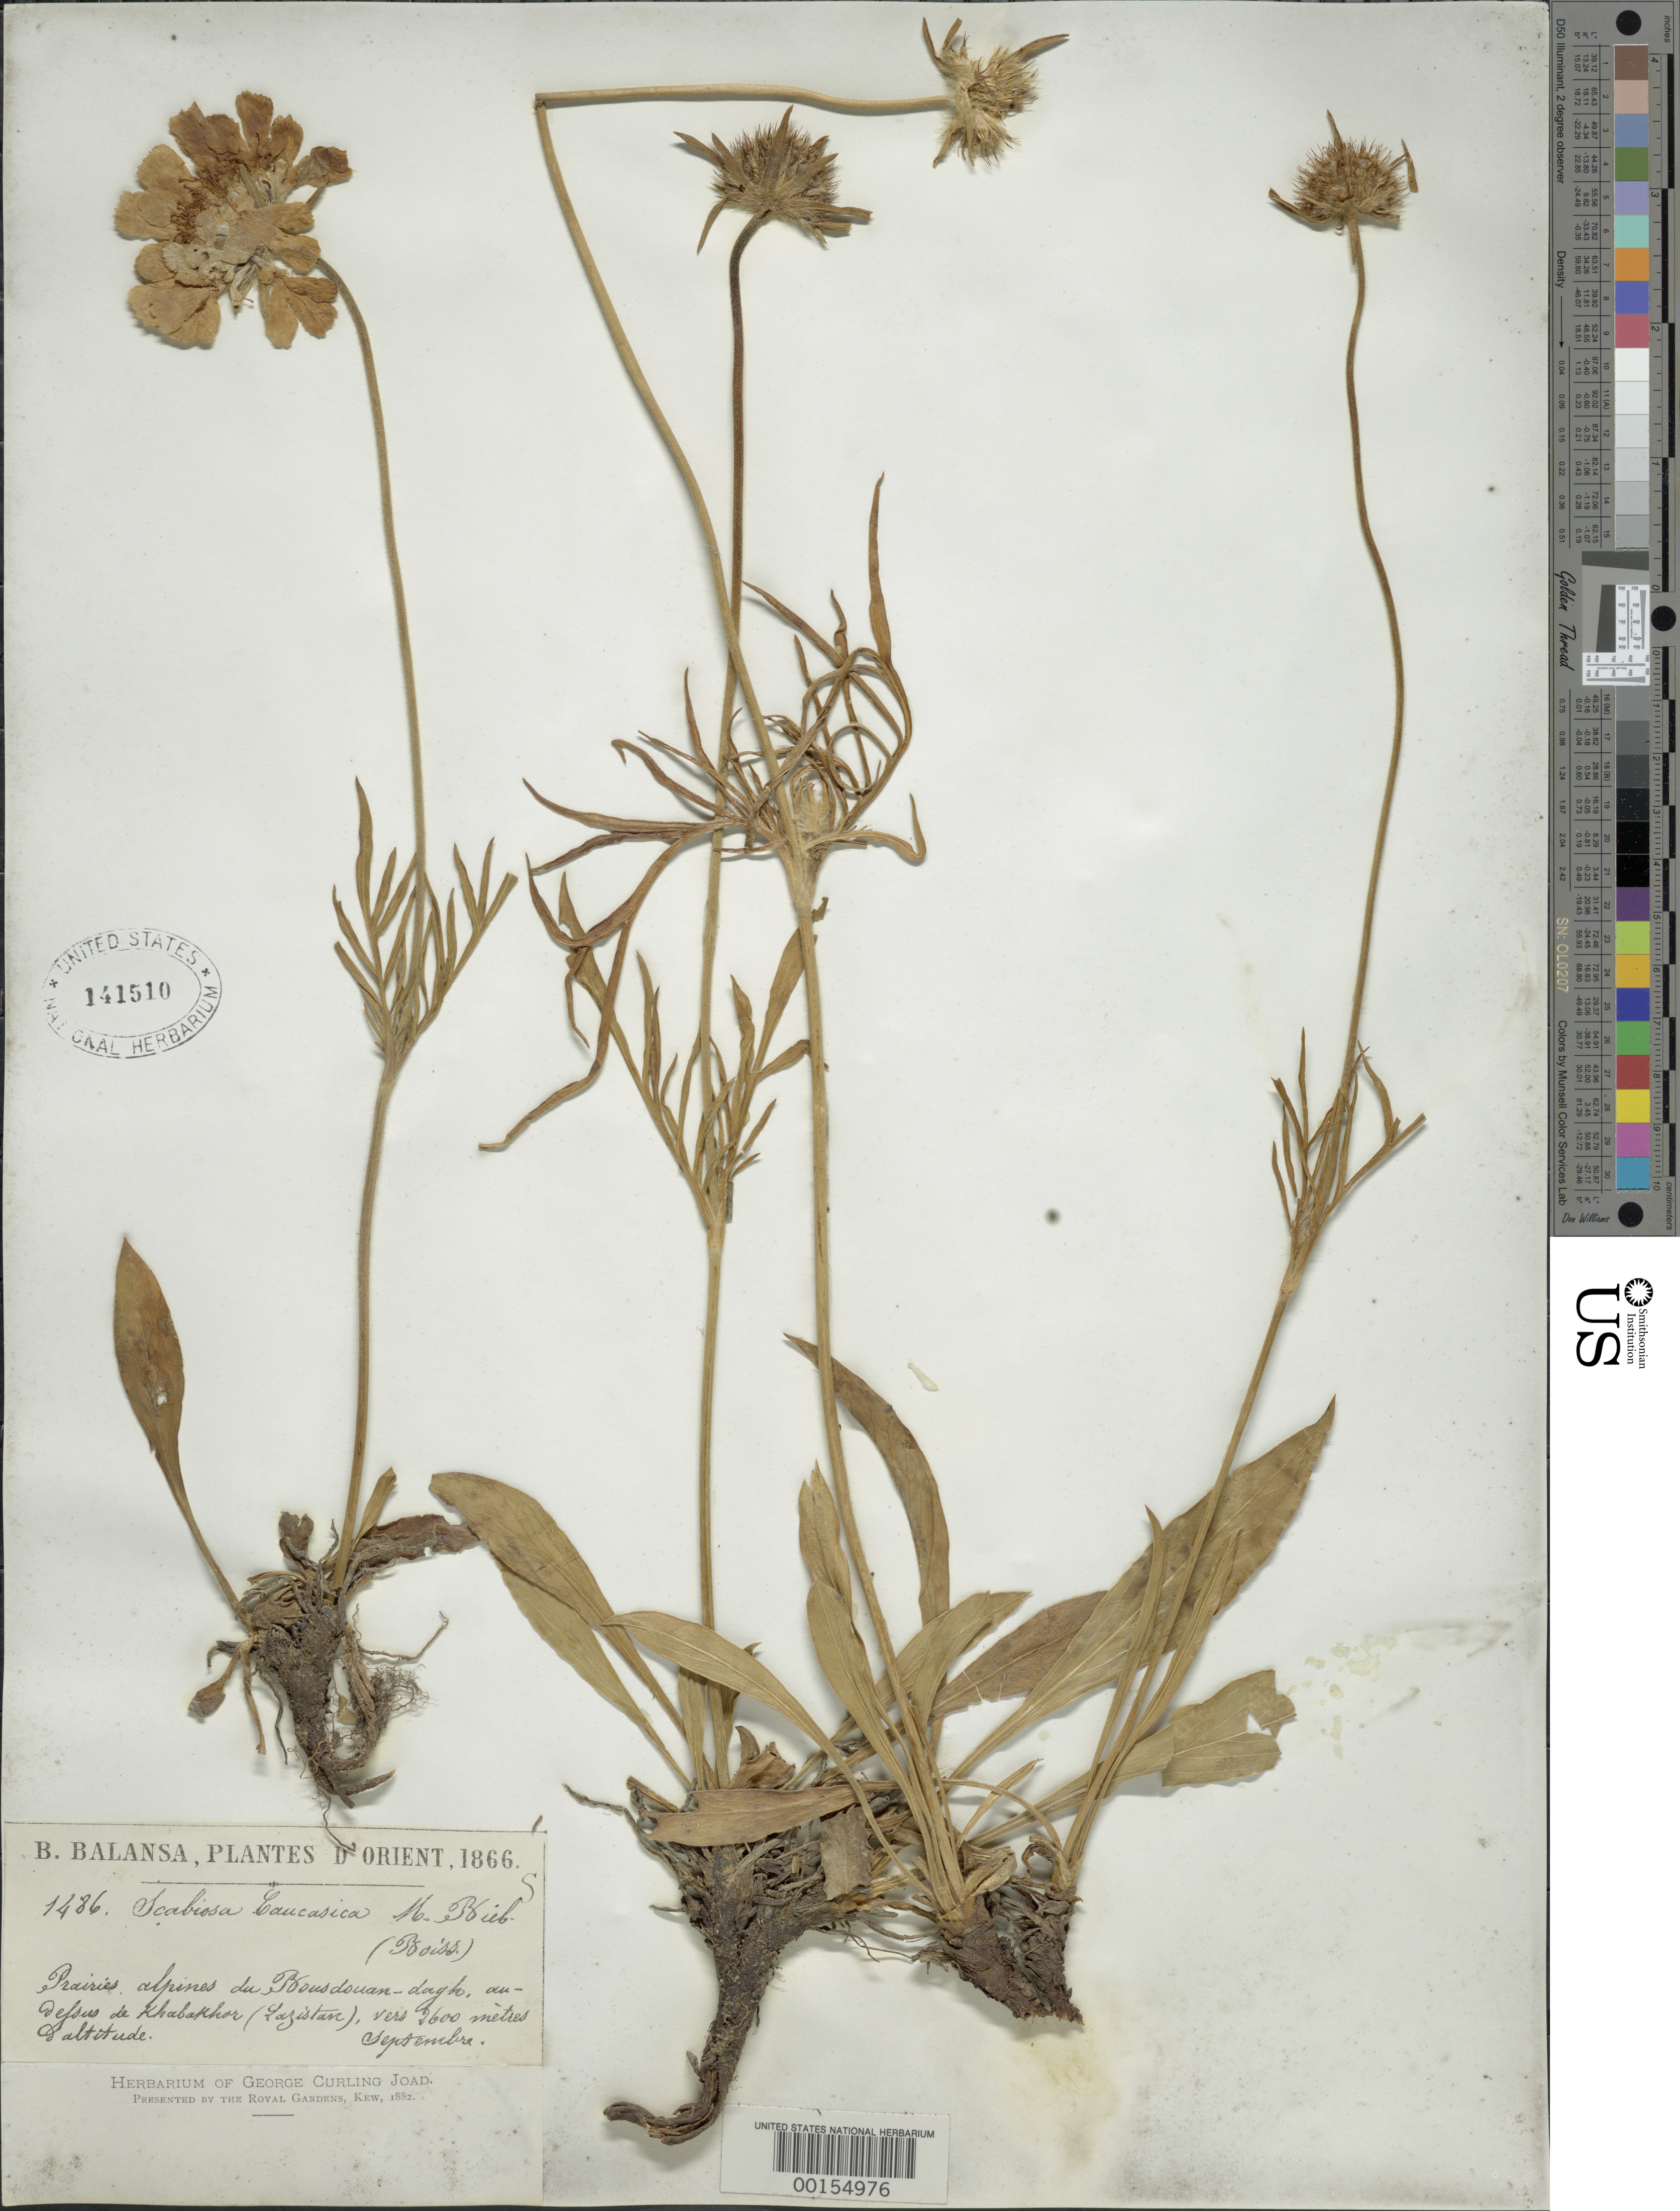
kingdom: Plantae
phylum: Tracheophyta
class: Magnoliopsida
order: Dipsacales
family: Caprifoliaceae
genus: Scabiosa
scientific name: Scabiosa caucasica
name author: M. Bieb.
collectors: B. Balansa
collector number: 1486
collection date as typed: Sep 1866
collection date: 1866-09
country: Turkey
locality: Lazistan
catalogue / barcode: US 141510